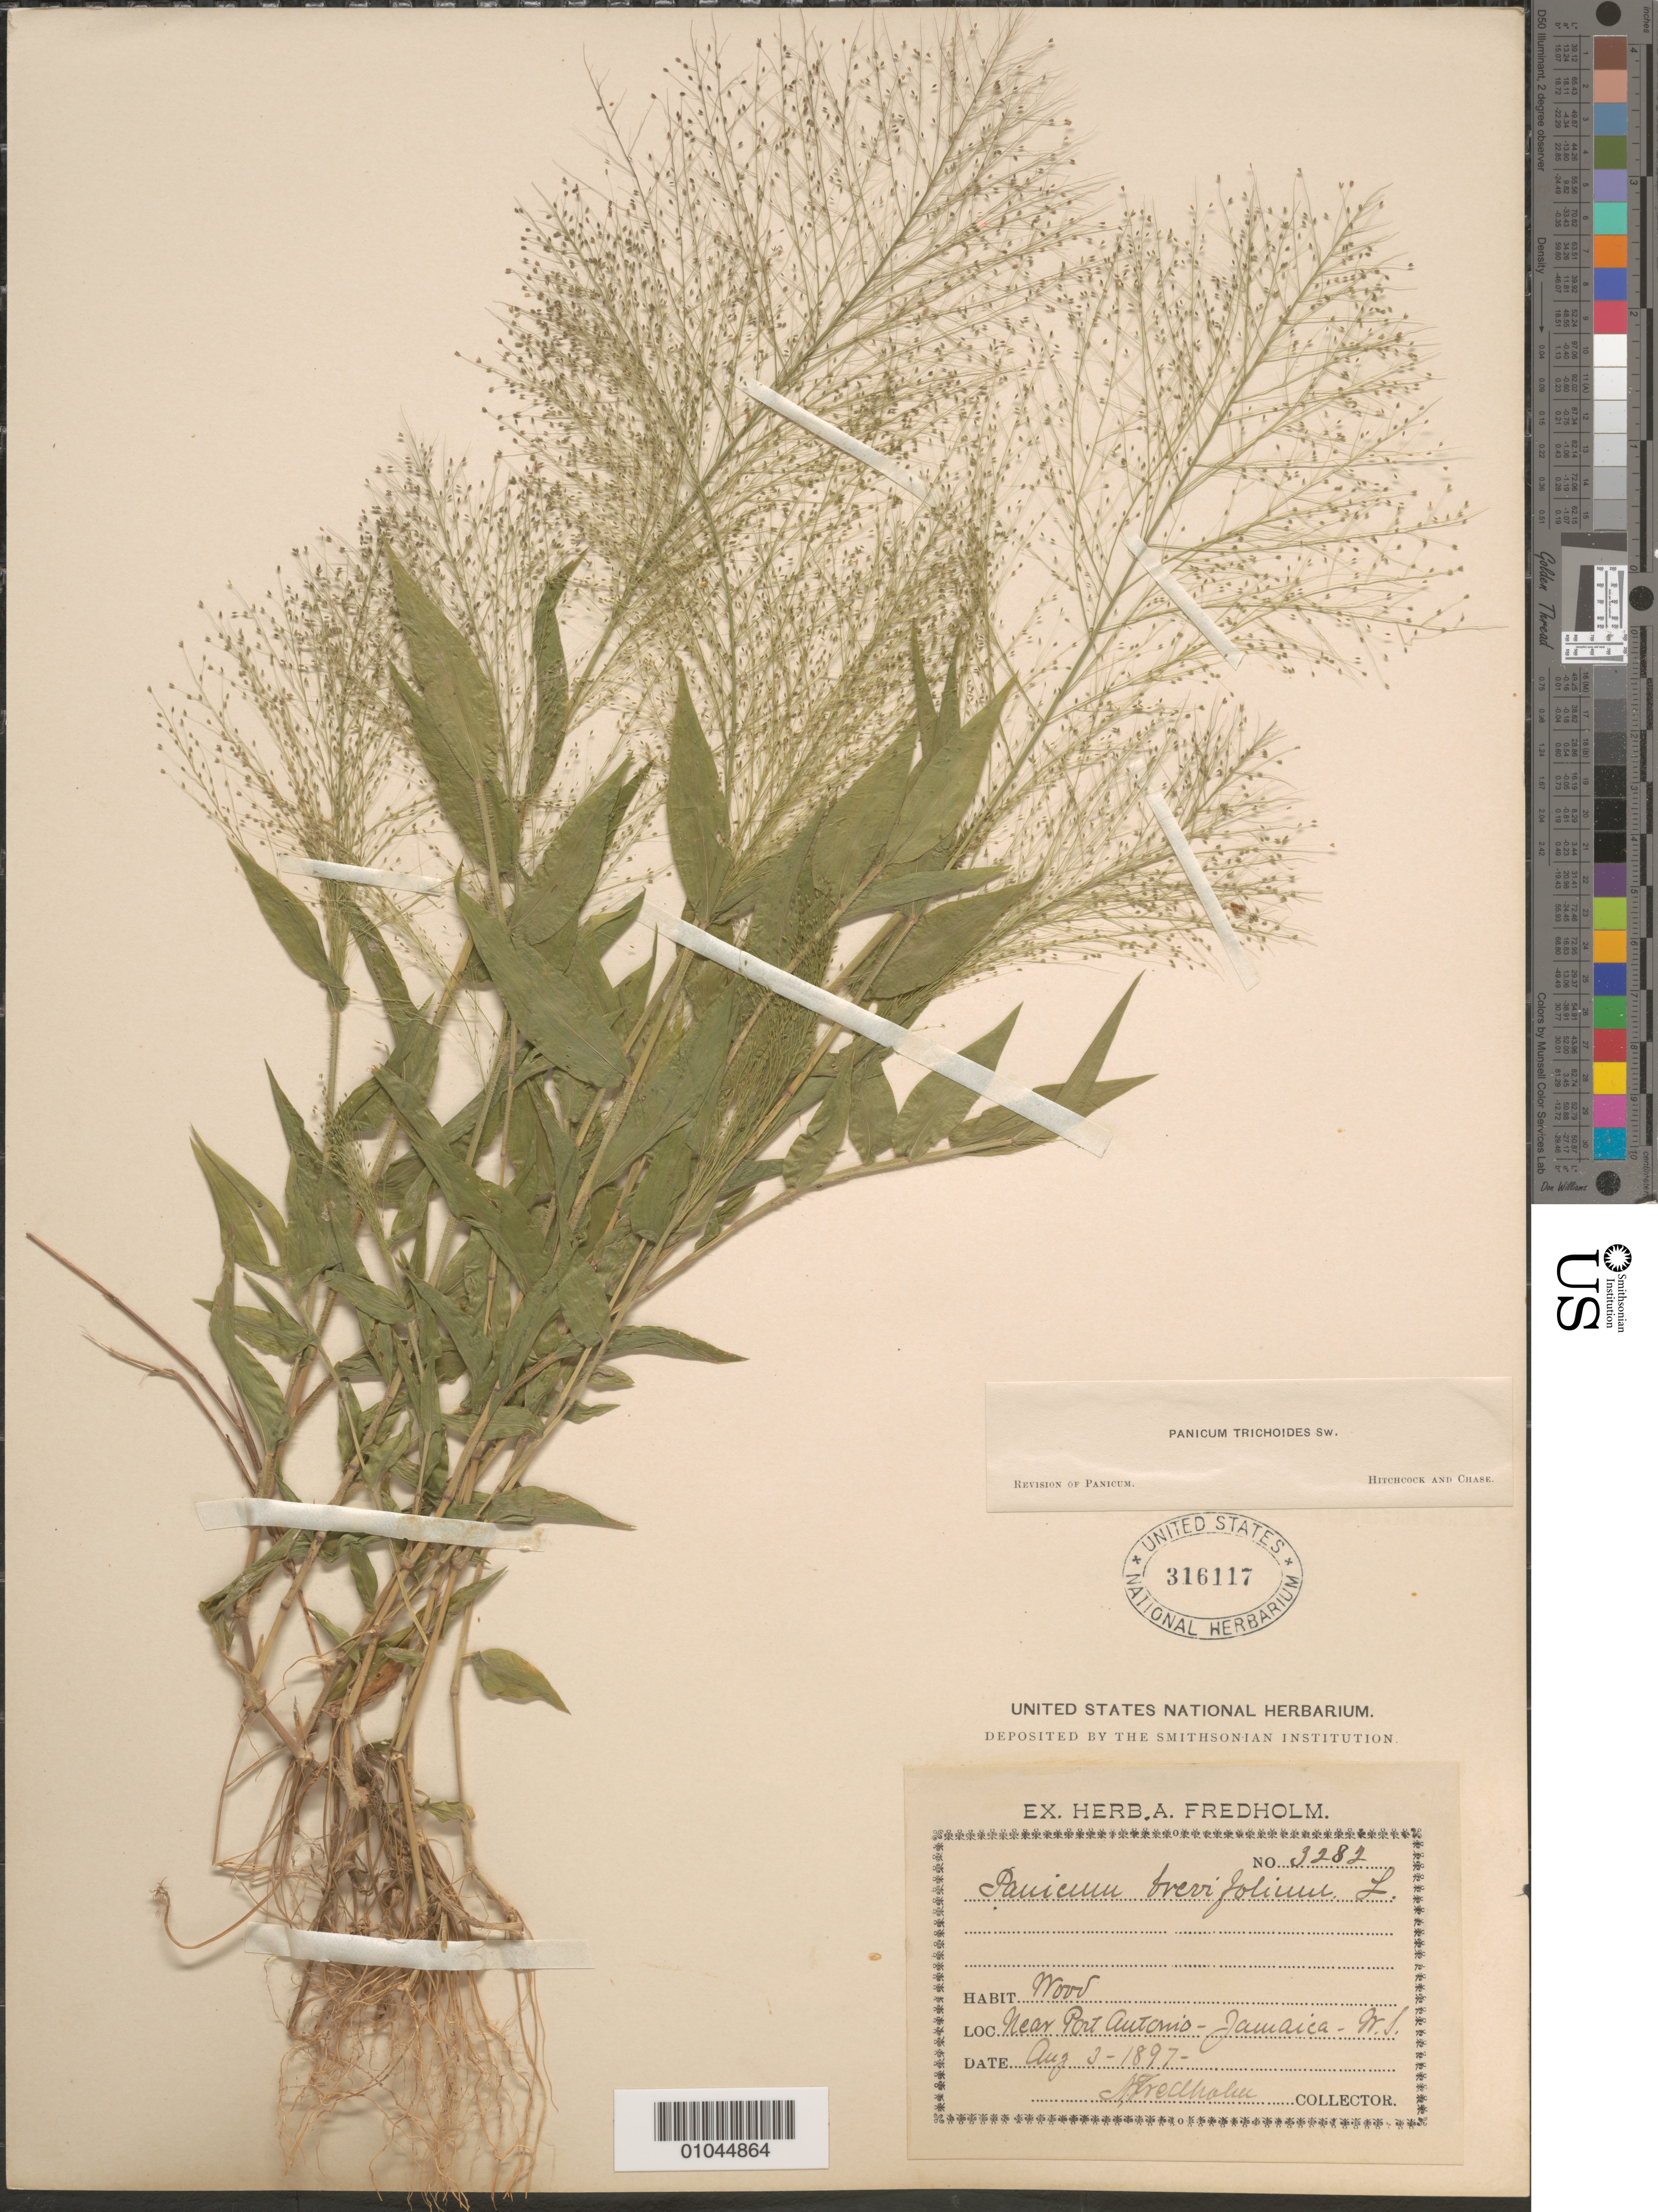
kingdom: Plantae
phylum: Tracheophyta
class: Liliopsida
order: Poales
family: Poaceae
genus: Panicum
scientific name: Panicum trichoides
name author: Sw.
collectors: A. Fredholm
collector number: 3282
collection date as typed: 03 Aug 1897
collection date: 1897-08-03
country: Jamaica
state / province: Portland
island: Jamaica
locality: Near Port Antonio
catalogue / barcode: US 316117